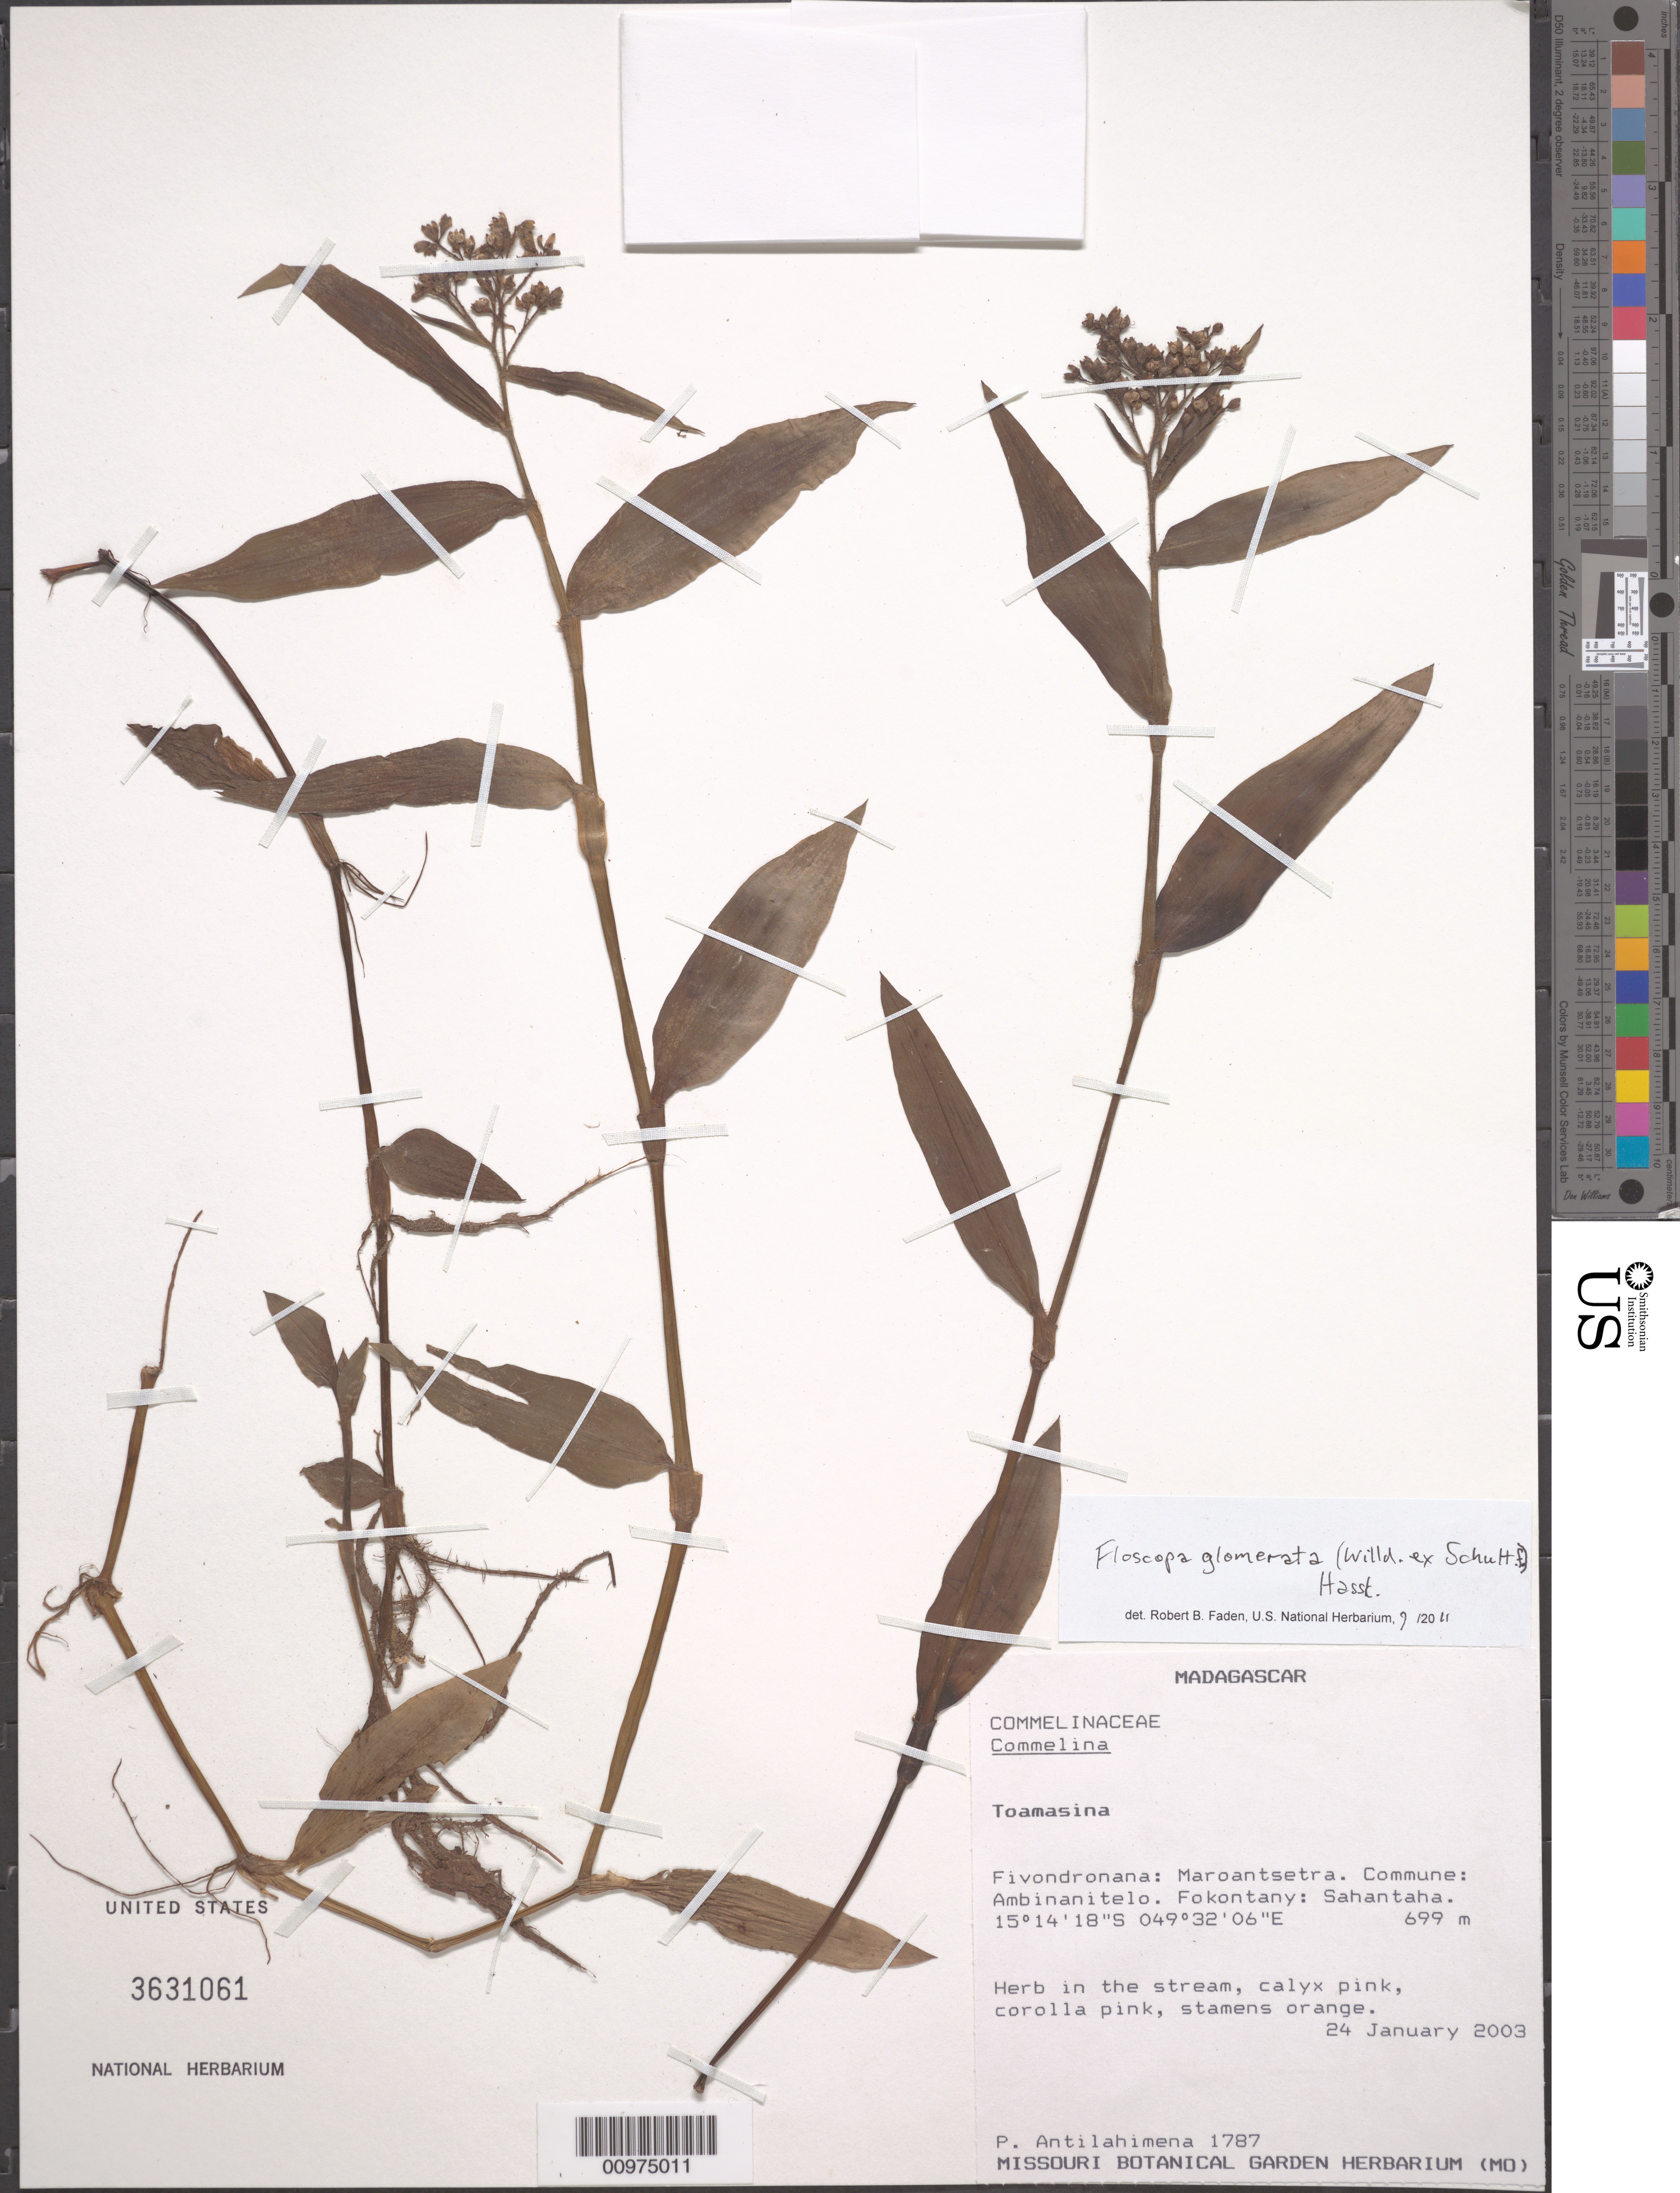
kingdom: Plantae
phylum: Tracheophyta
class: Liliopsida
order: Commelinales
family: Commelinaceae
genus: Floscopa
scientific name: Floscopa glomerata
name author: (Willd. ex Schult. & Schult. f.) Hassk.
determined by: Faden, Robert B., (US), Smithsonian Institution - National Museum of Natural History (UNITED STATES)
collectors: P. Antilahimena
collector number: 1787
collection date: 2003-01-24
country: Madagascar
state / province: Analanjirofo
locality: Commune: Ambinanitelo. Fokontany: Sahantaha. Fivonderonana. Maroantsetra.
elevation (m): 699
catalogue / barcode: US 3631061